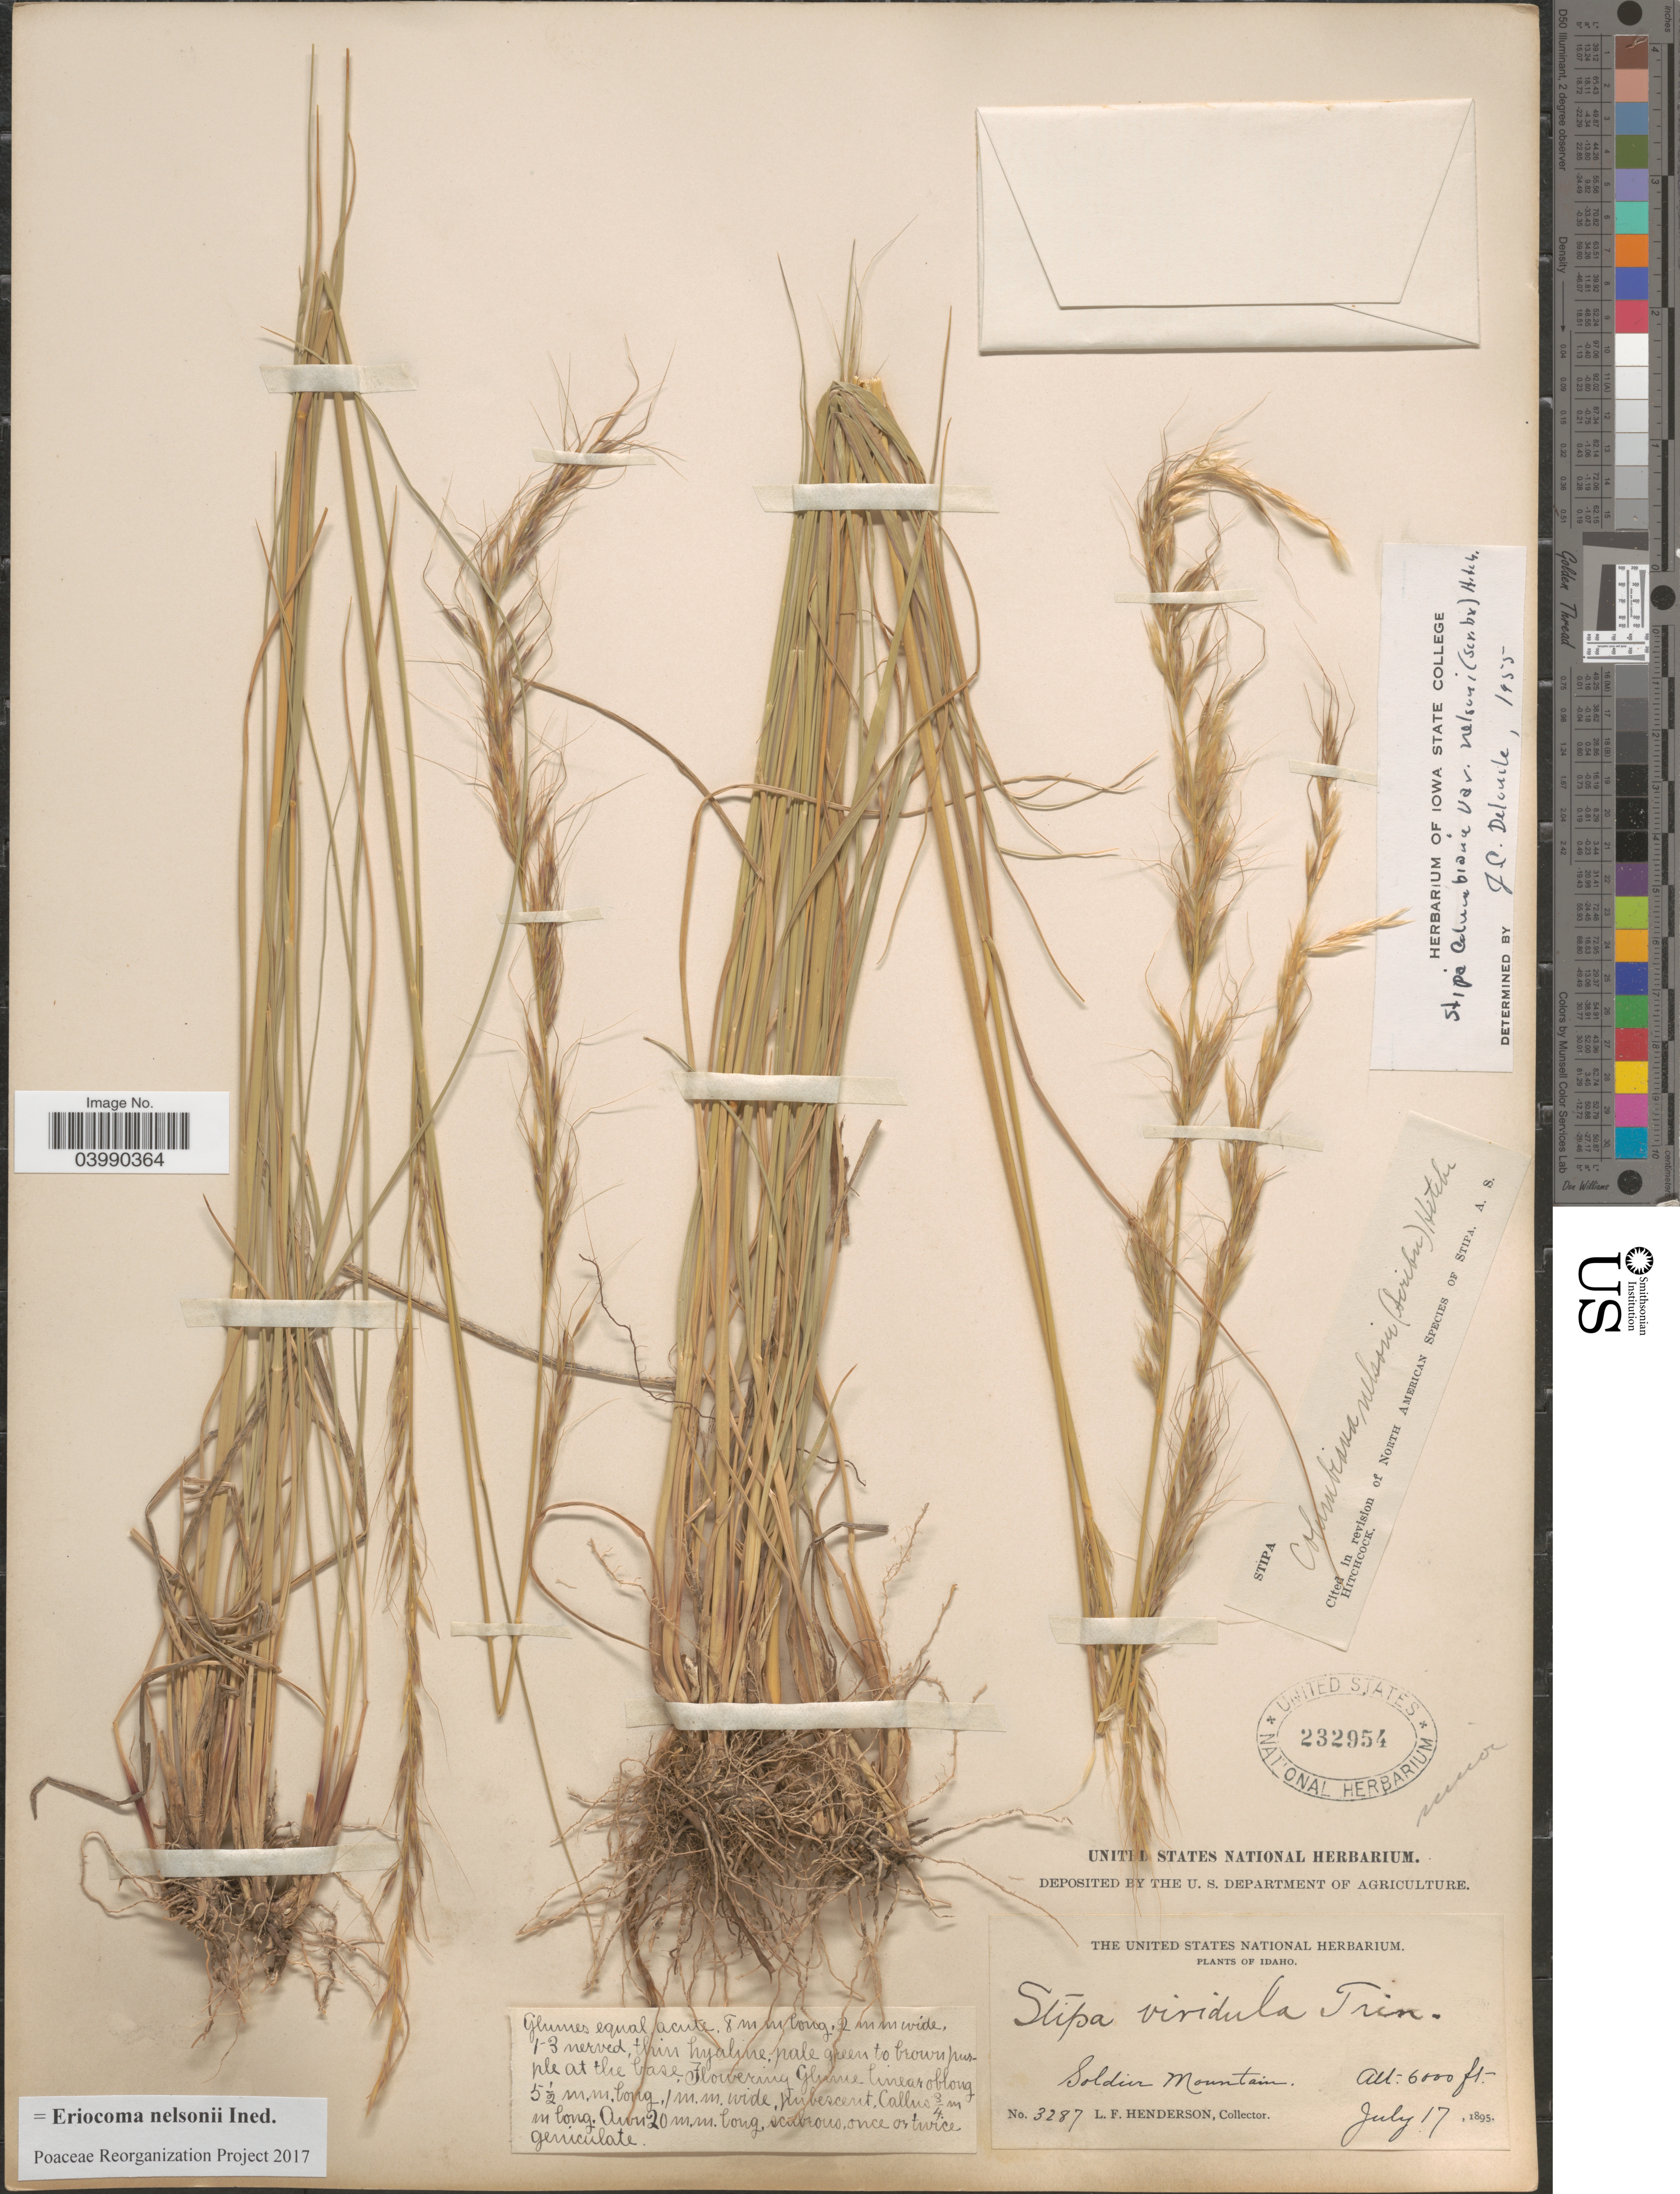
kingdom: Plantae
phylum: Tracheophyta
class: Liliopsida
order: Poales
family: Poaceae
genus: Eriocoma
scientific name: Eriocoma nelsonii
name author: (Scribn.) Romasch.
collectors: L. Henderson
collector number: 3287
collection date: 1895-07-17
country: United States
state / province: Idaho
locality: Soldier Mountain.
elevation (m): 1829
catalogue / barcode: US 232954